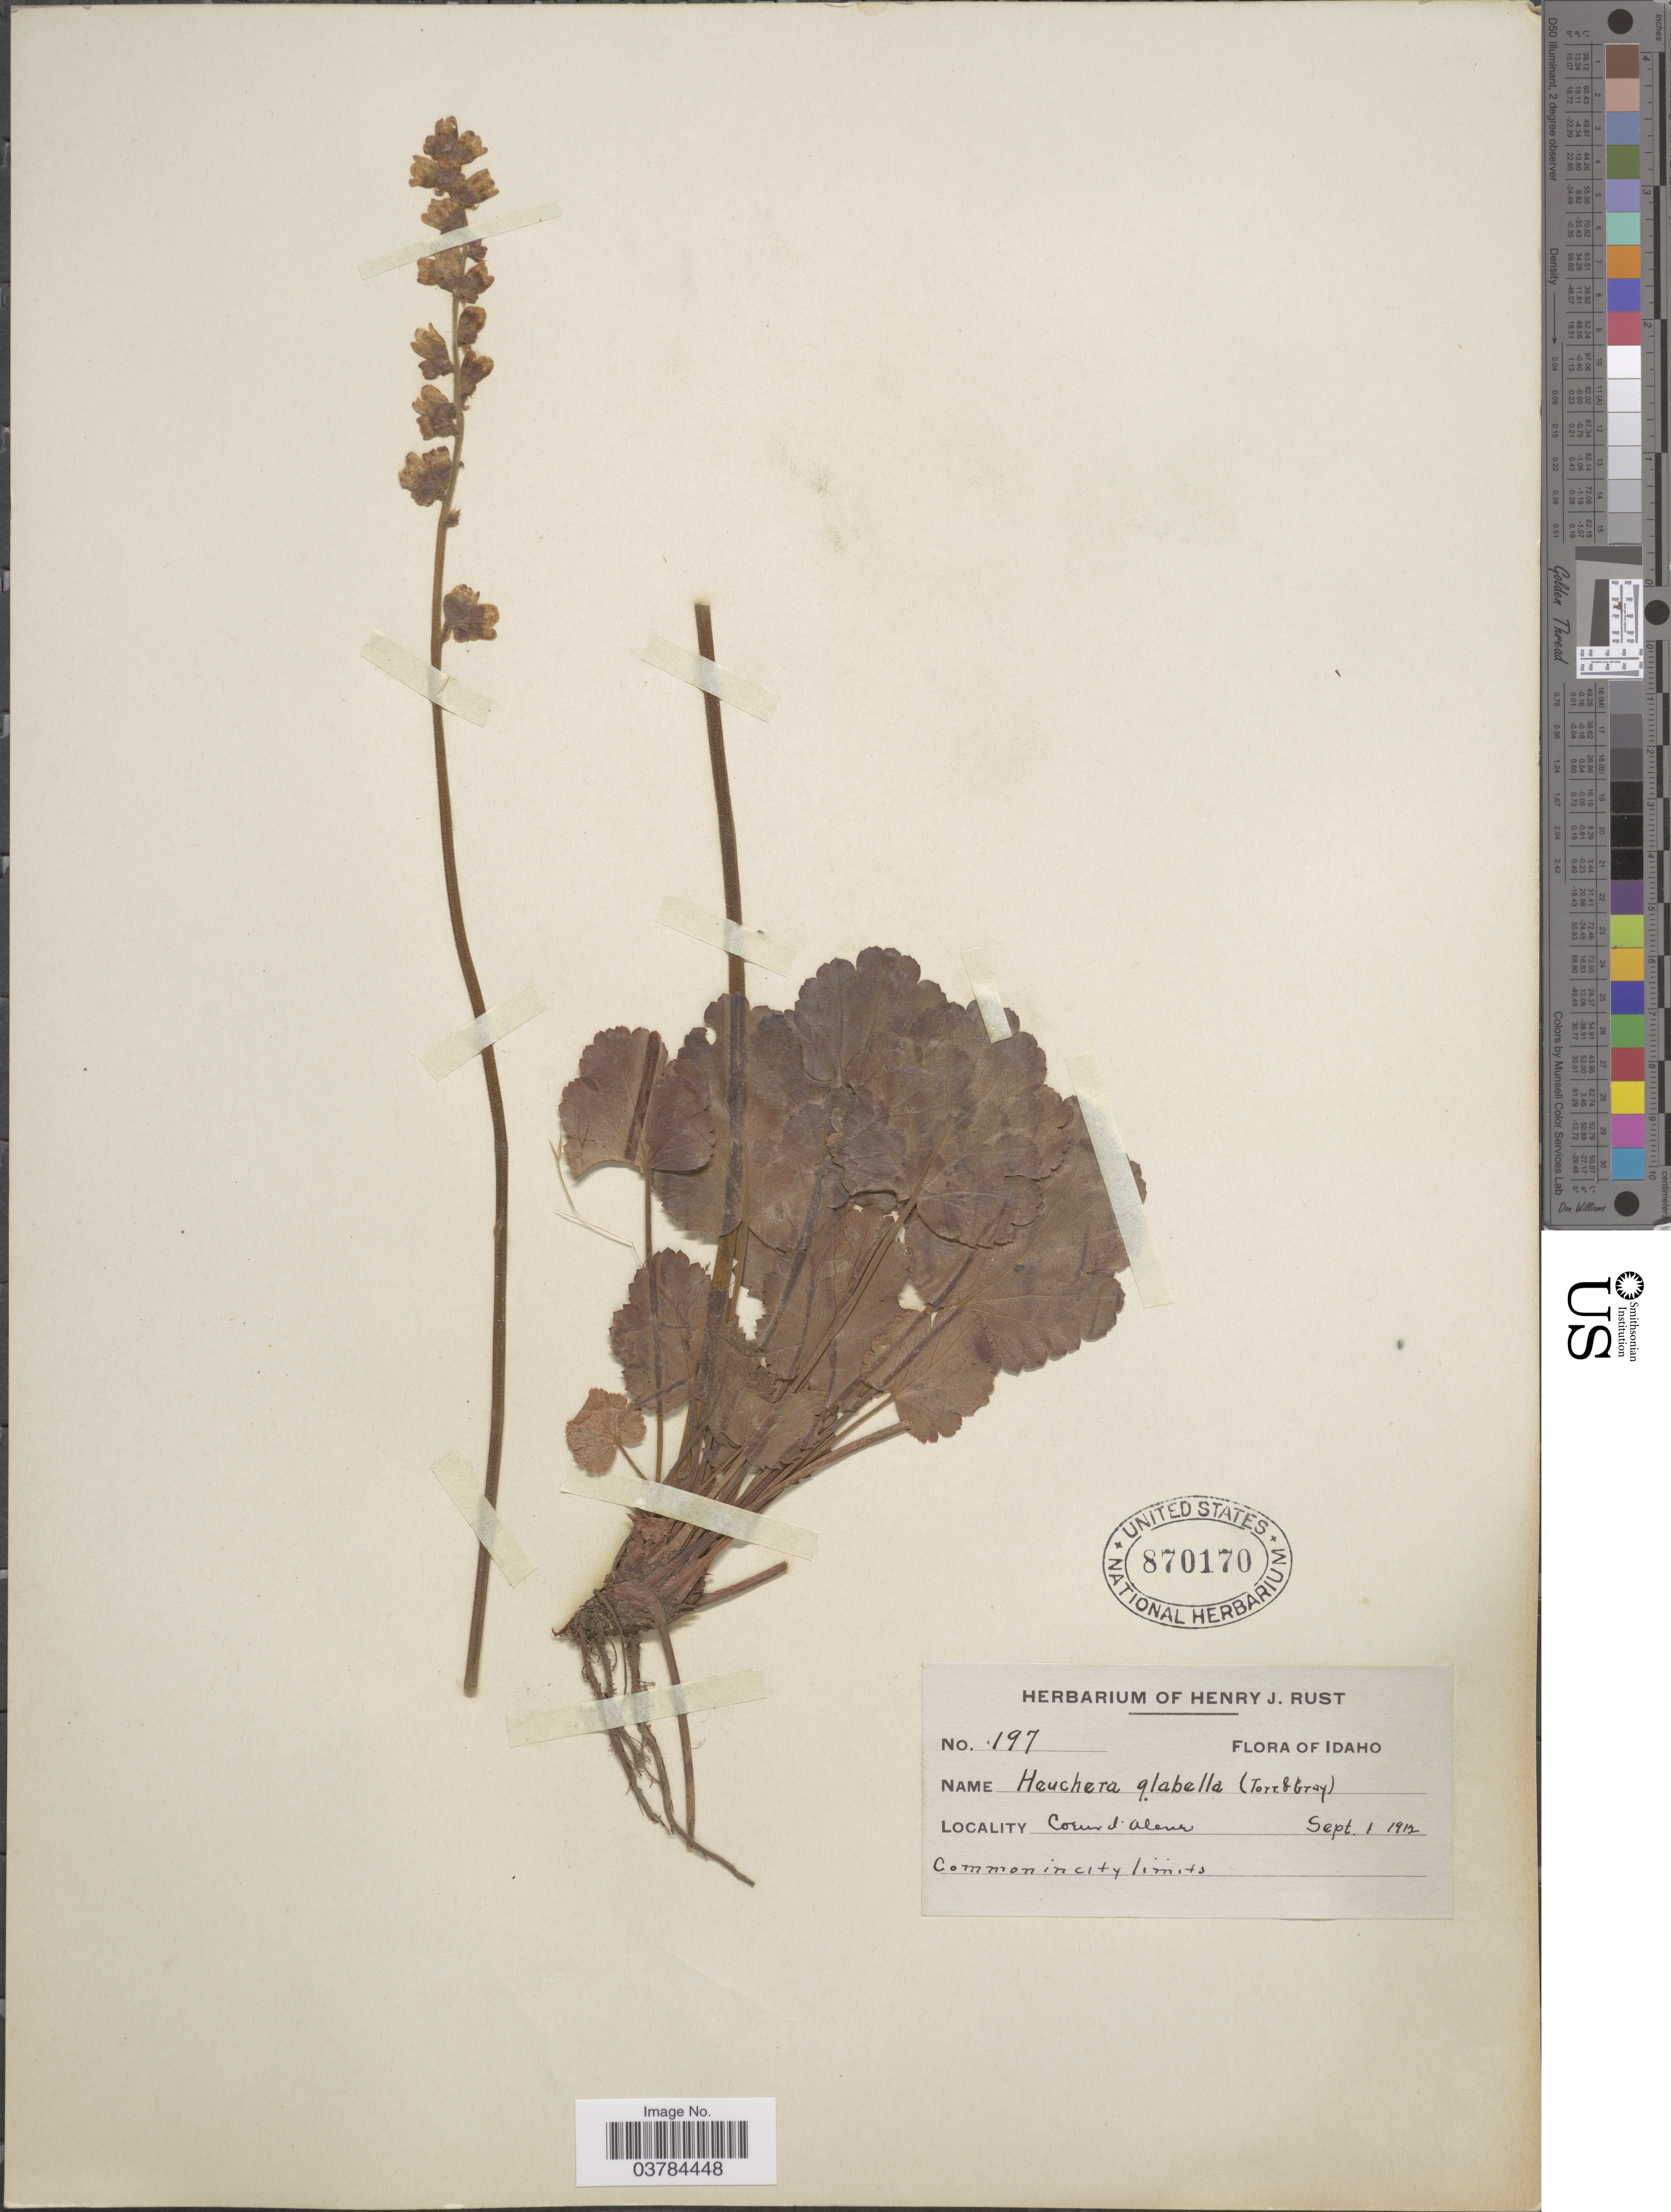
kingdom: Plantae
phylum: Tracheophyta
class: Magnoliopsida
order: Saxifragales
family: Saxifragaceae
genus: Heuchera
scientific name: Heuchera glabella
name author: Torr. & A. Gray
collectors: ex herb. Henry J. Rust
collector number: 197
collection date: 1912-09-01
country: United States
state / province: Idaho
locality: Coeur d'Alene. In city limits.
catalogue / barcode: US 870170